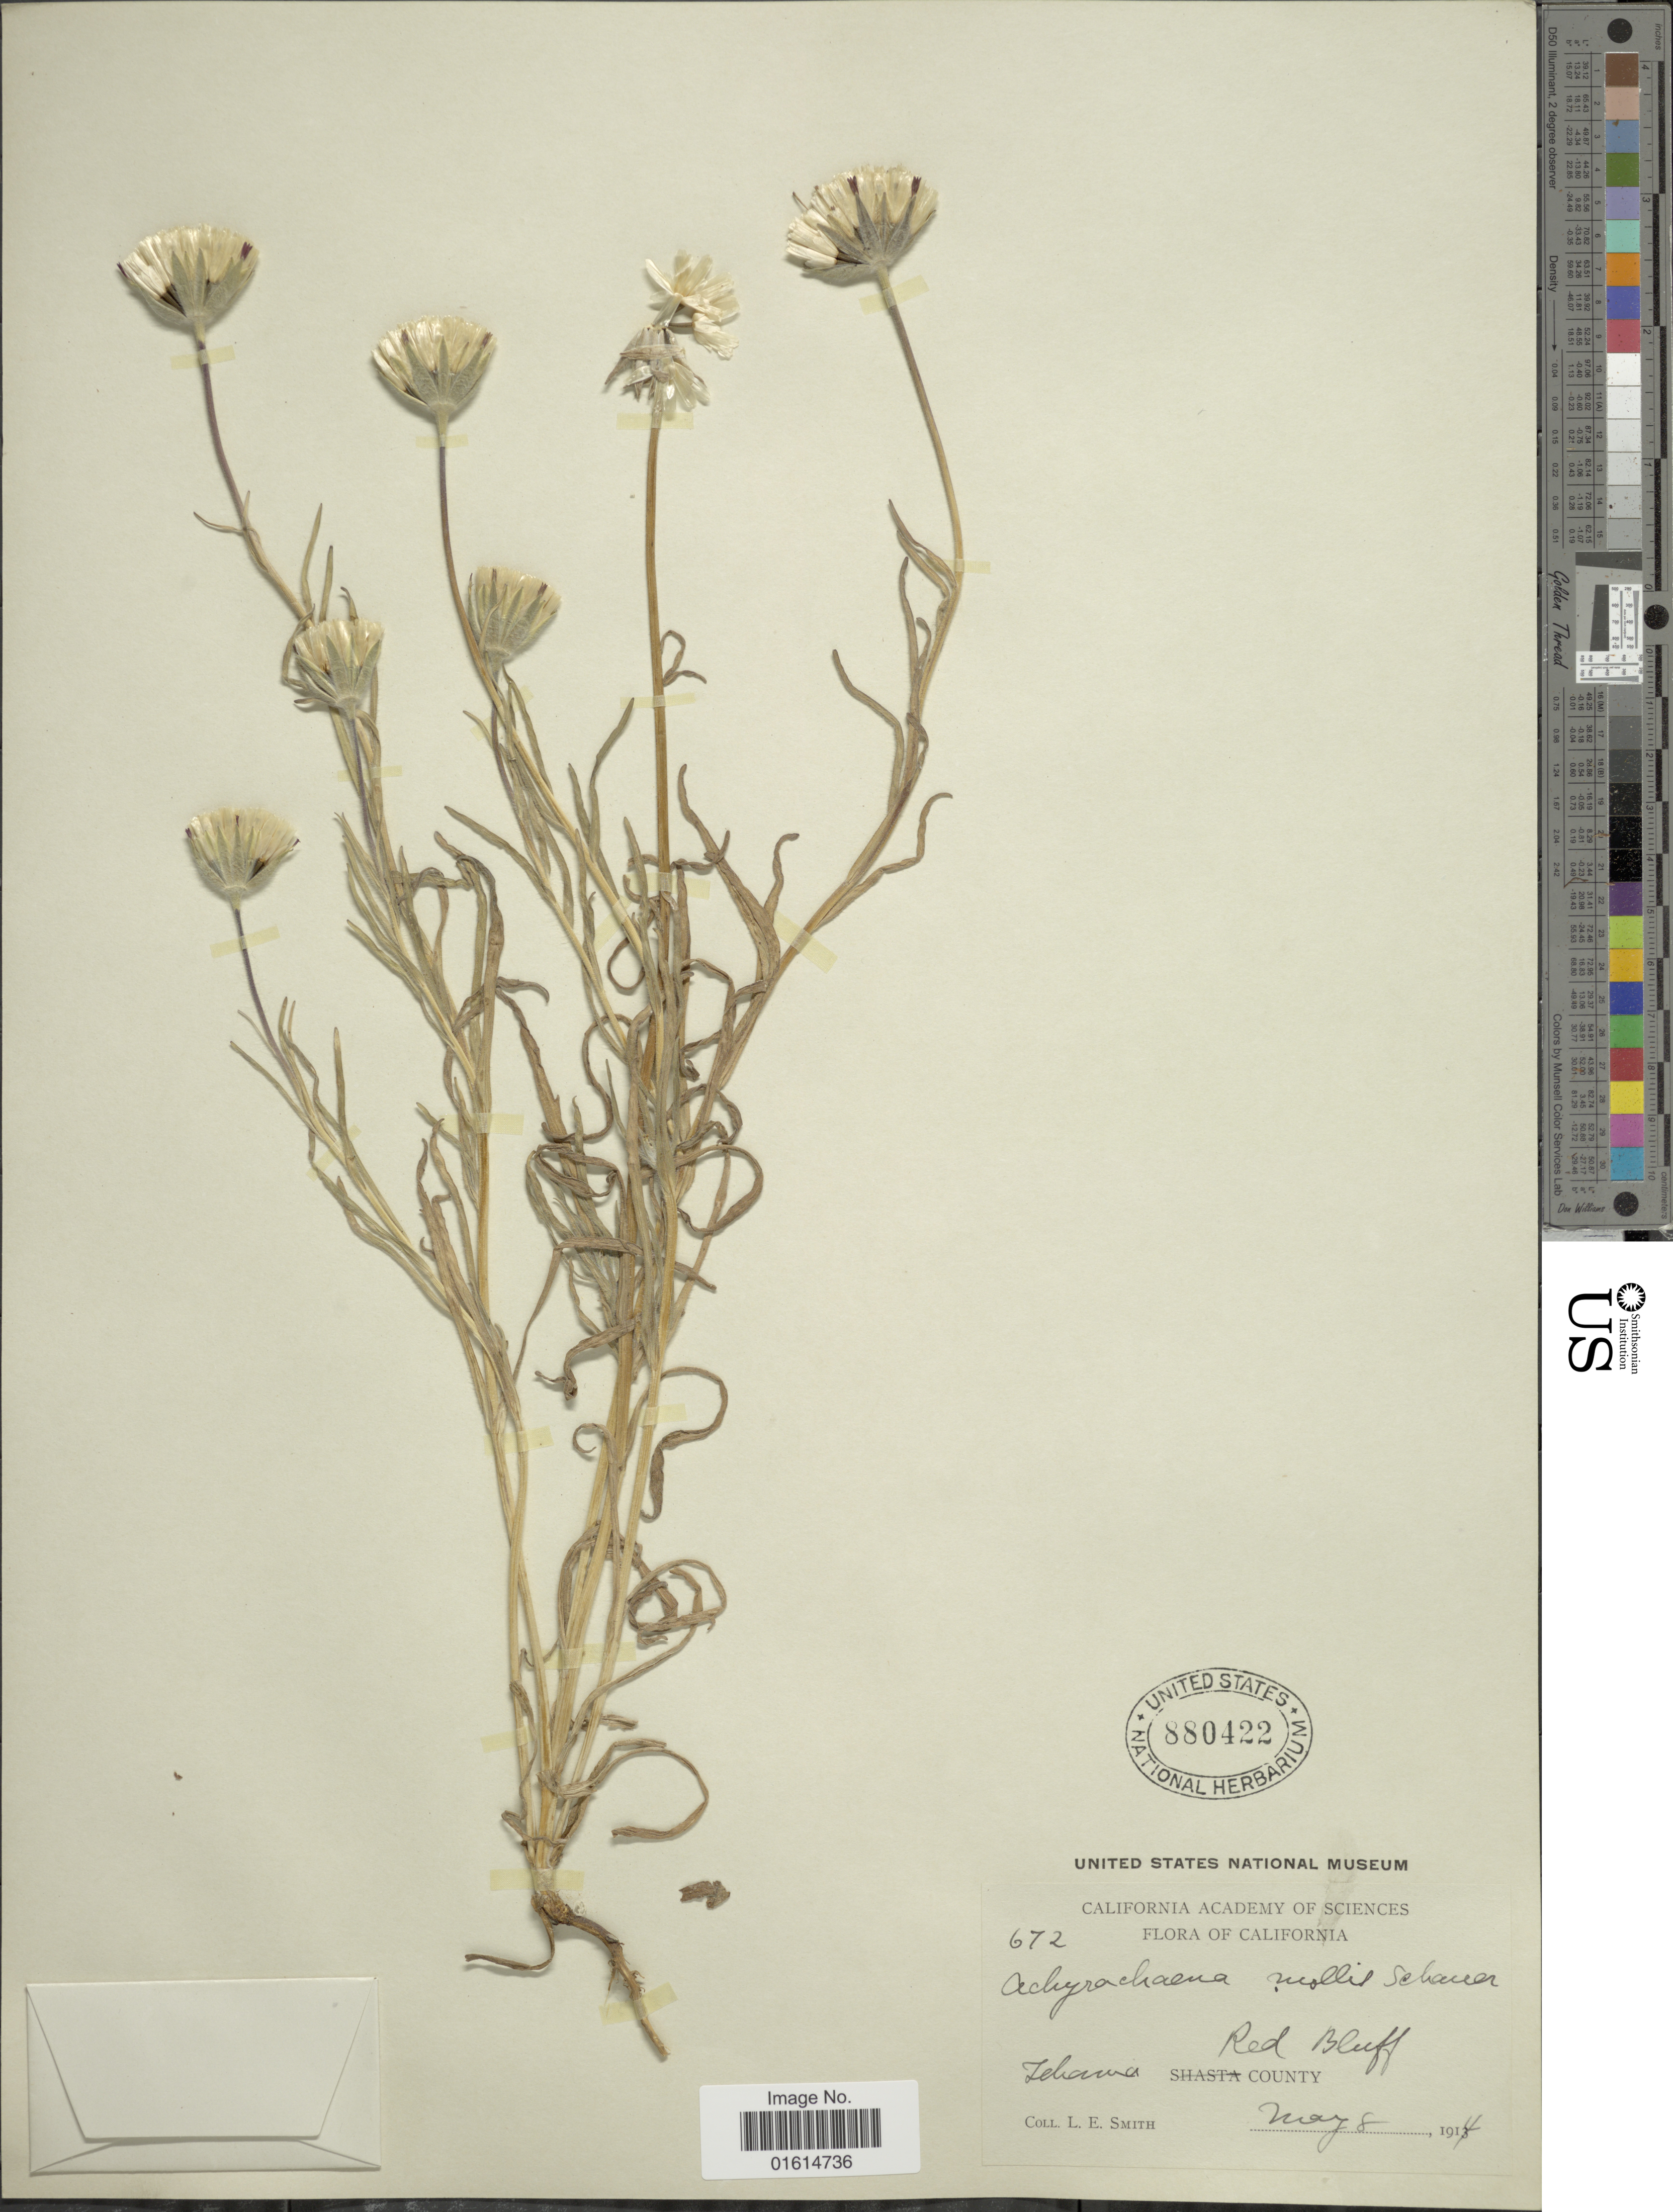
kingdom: Plantae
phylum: Tracheophyta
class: Magnoliopsida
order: Asterales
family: Asteraceae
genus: Achyrachaena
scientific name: Achyrachaena mollis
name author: Schauer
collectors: L. E. Smith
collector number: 672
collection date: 1914-05-08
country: United States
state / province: California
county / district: Tehama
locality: Zelama, Red Bluff County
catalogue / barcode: US 880422